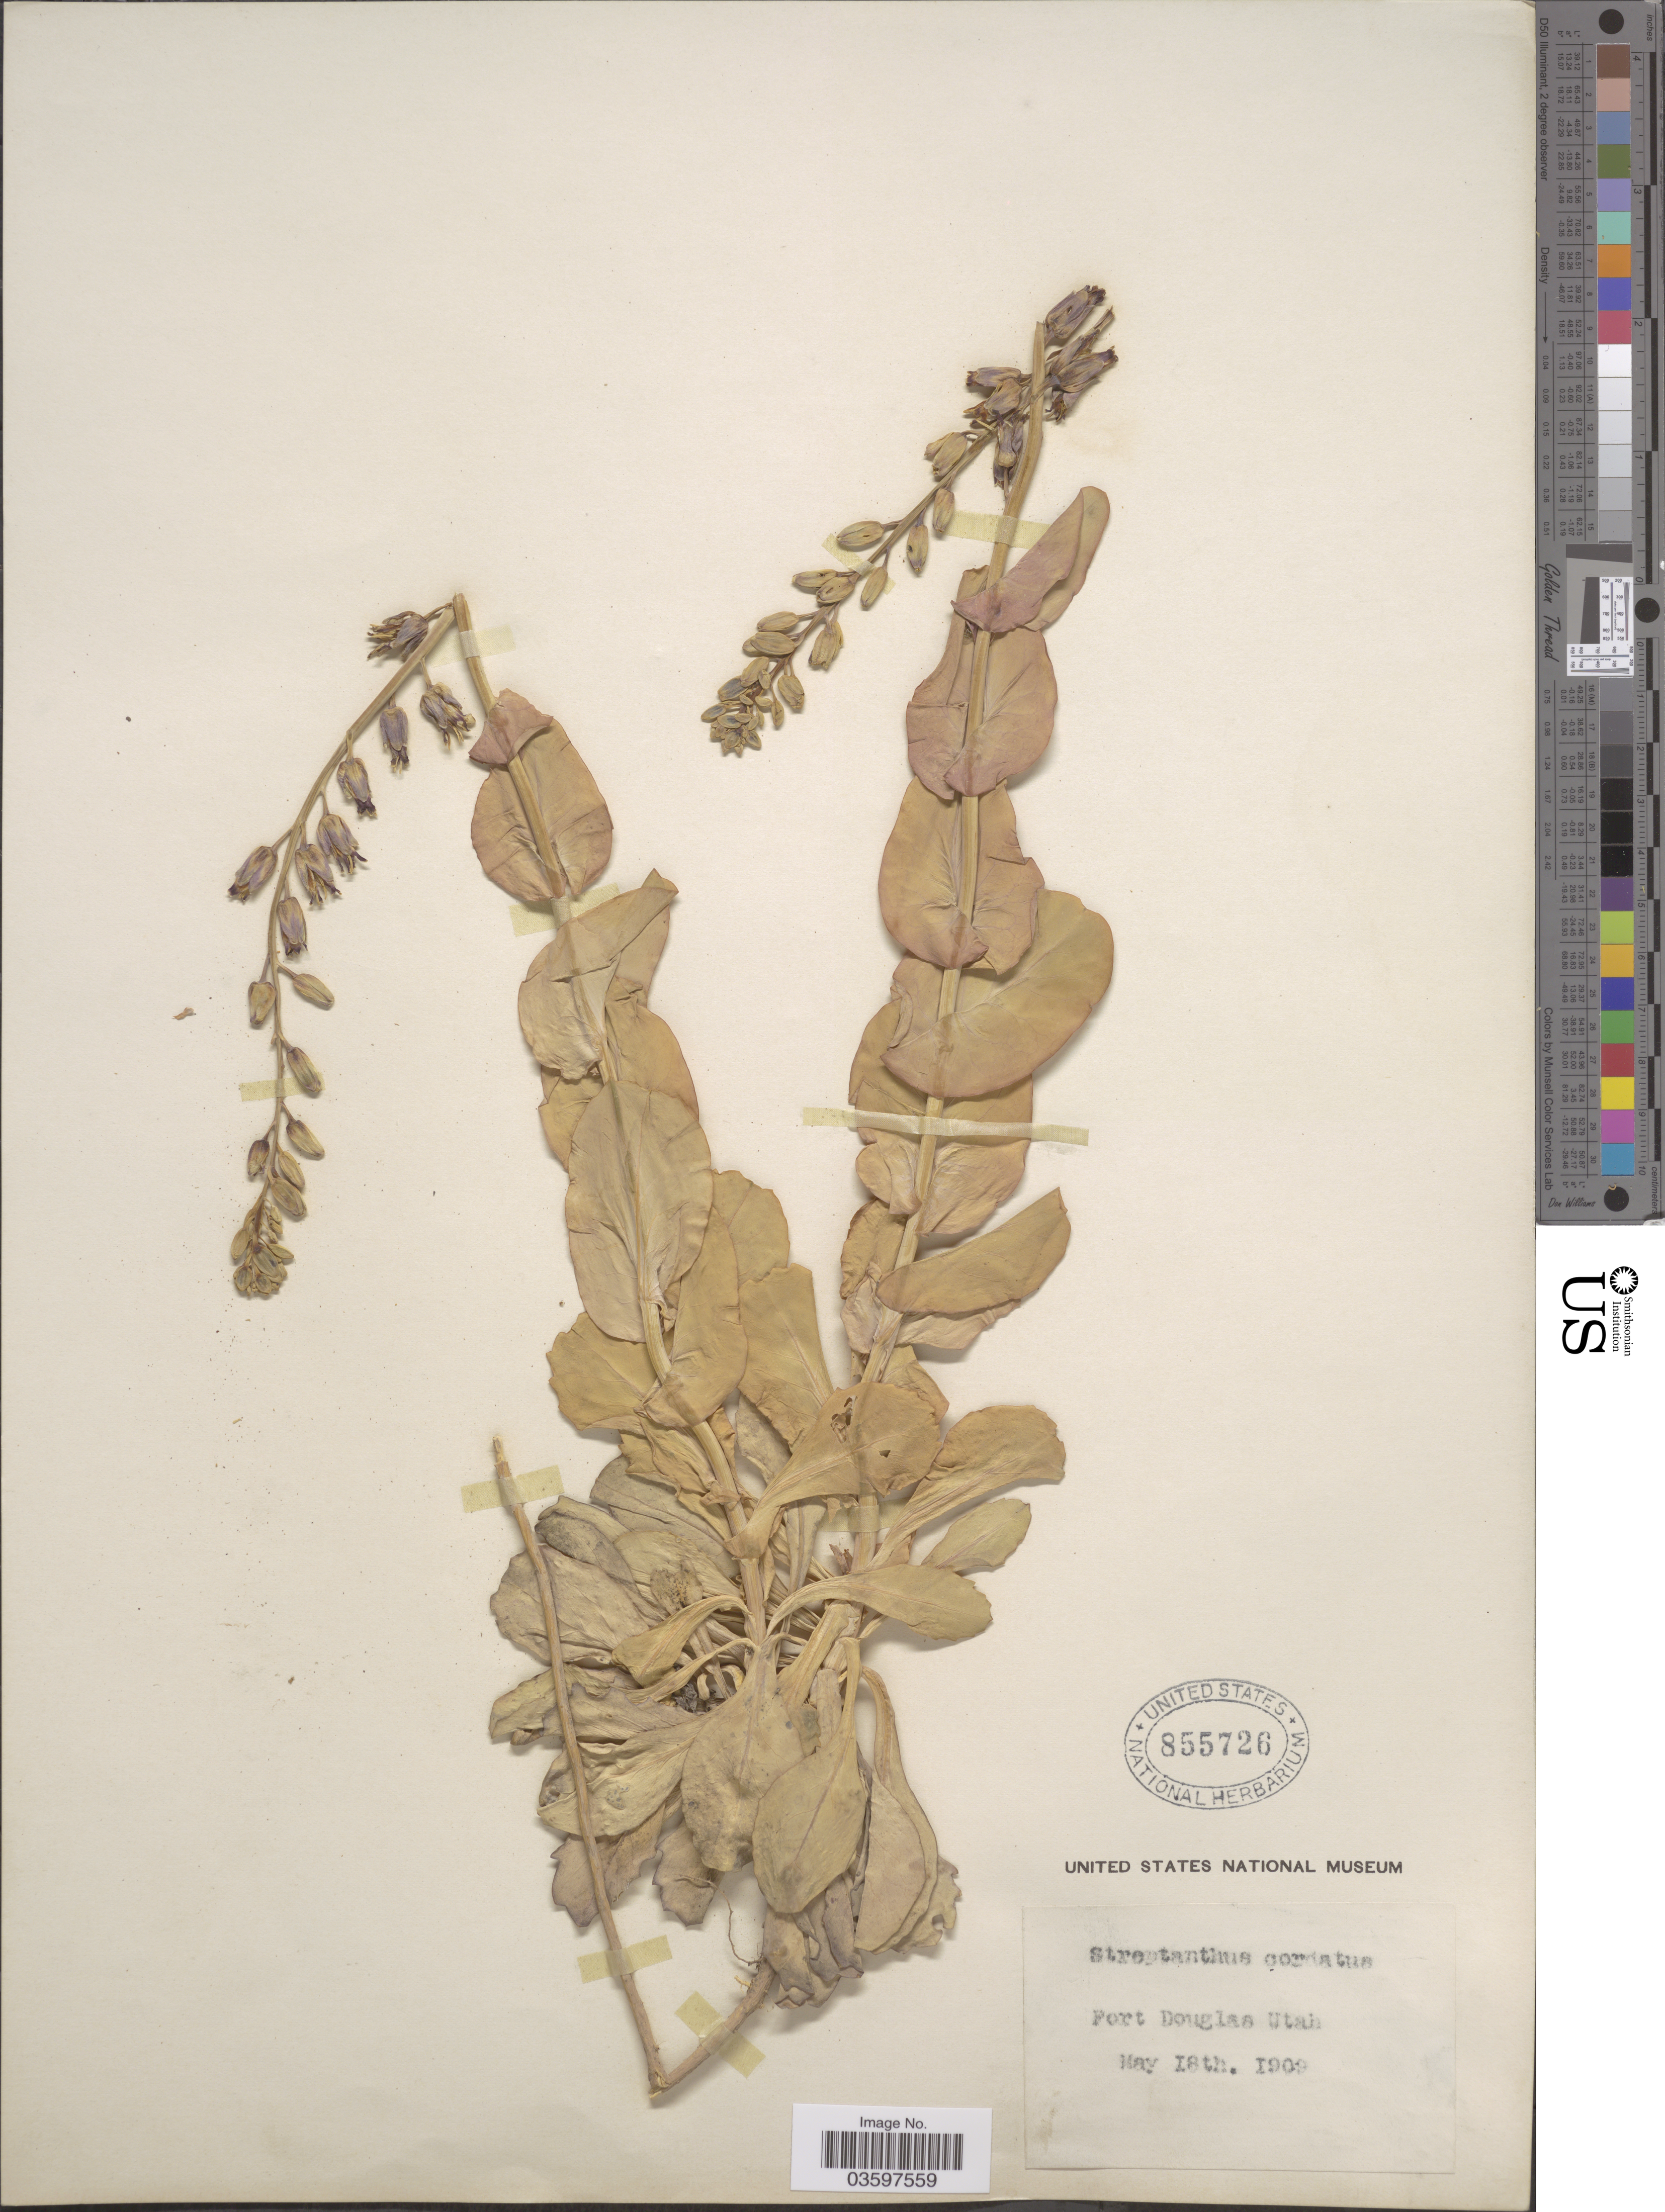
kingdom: Plantae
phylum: Tracheophyta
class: Magnoliopsida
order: Brassicales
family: Brassicaceae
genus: Streptanthus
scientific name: Streptanthus cordatus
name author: Nutt. ex Torr. & A. Gray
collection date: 1909-05-18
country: United States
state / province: Utah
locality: Fort Douglas.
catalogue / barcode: US 855726